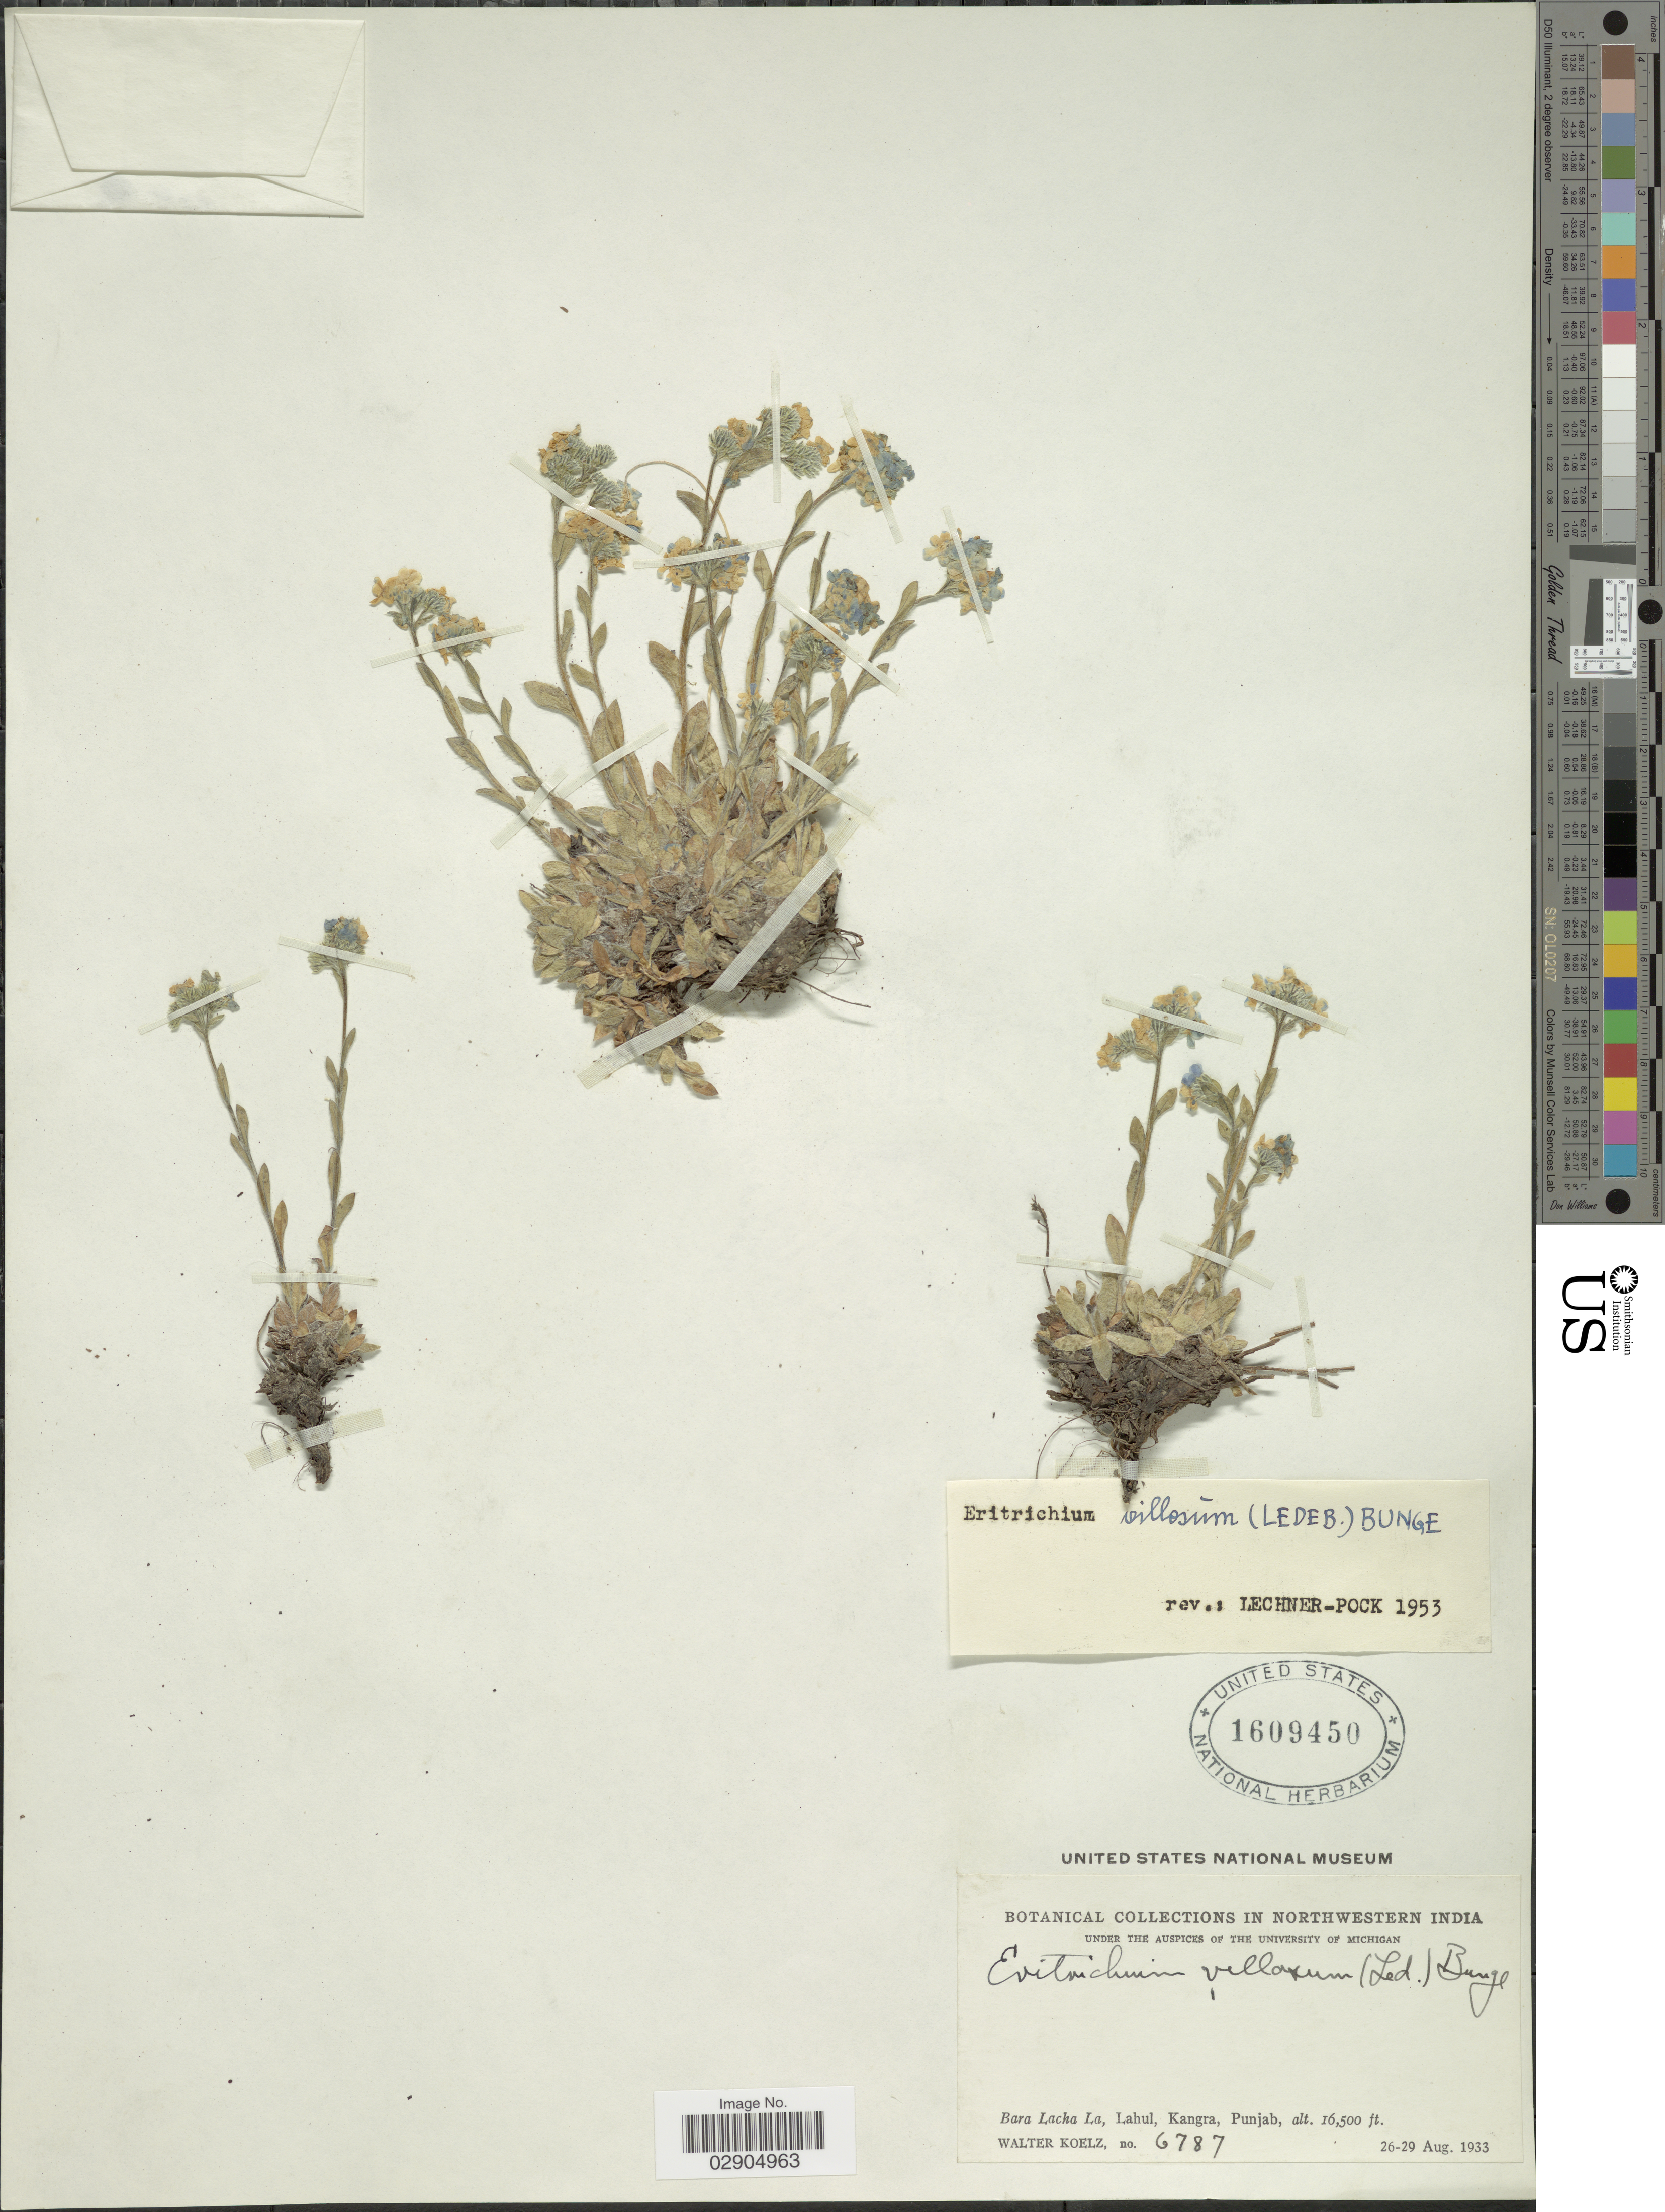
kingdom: Plantae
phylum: Tracheophyta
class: Magnoliopsida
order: Boraginales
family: Boraginaceae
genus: Eritrichium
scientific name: Eritrichium villosum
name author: (Ledeb.) Bunge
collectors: W. N. Koelz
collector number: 6787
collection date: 1933-08-26/1933-08-29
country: India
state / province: Punjab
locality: Northwestern India. Bara Lacha La, Lahul, Kangra, Punjab.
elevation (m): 5029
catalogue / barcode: US 1609450